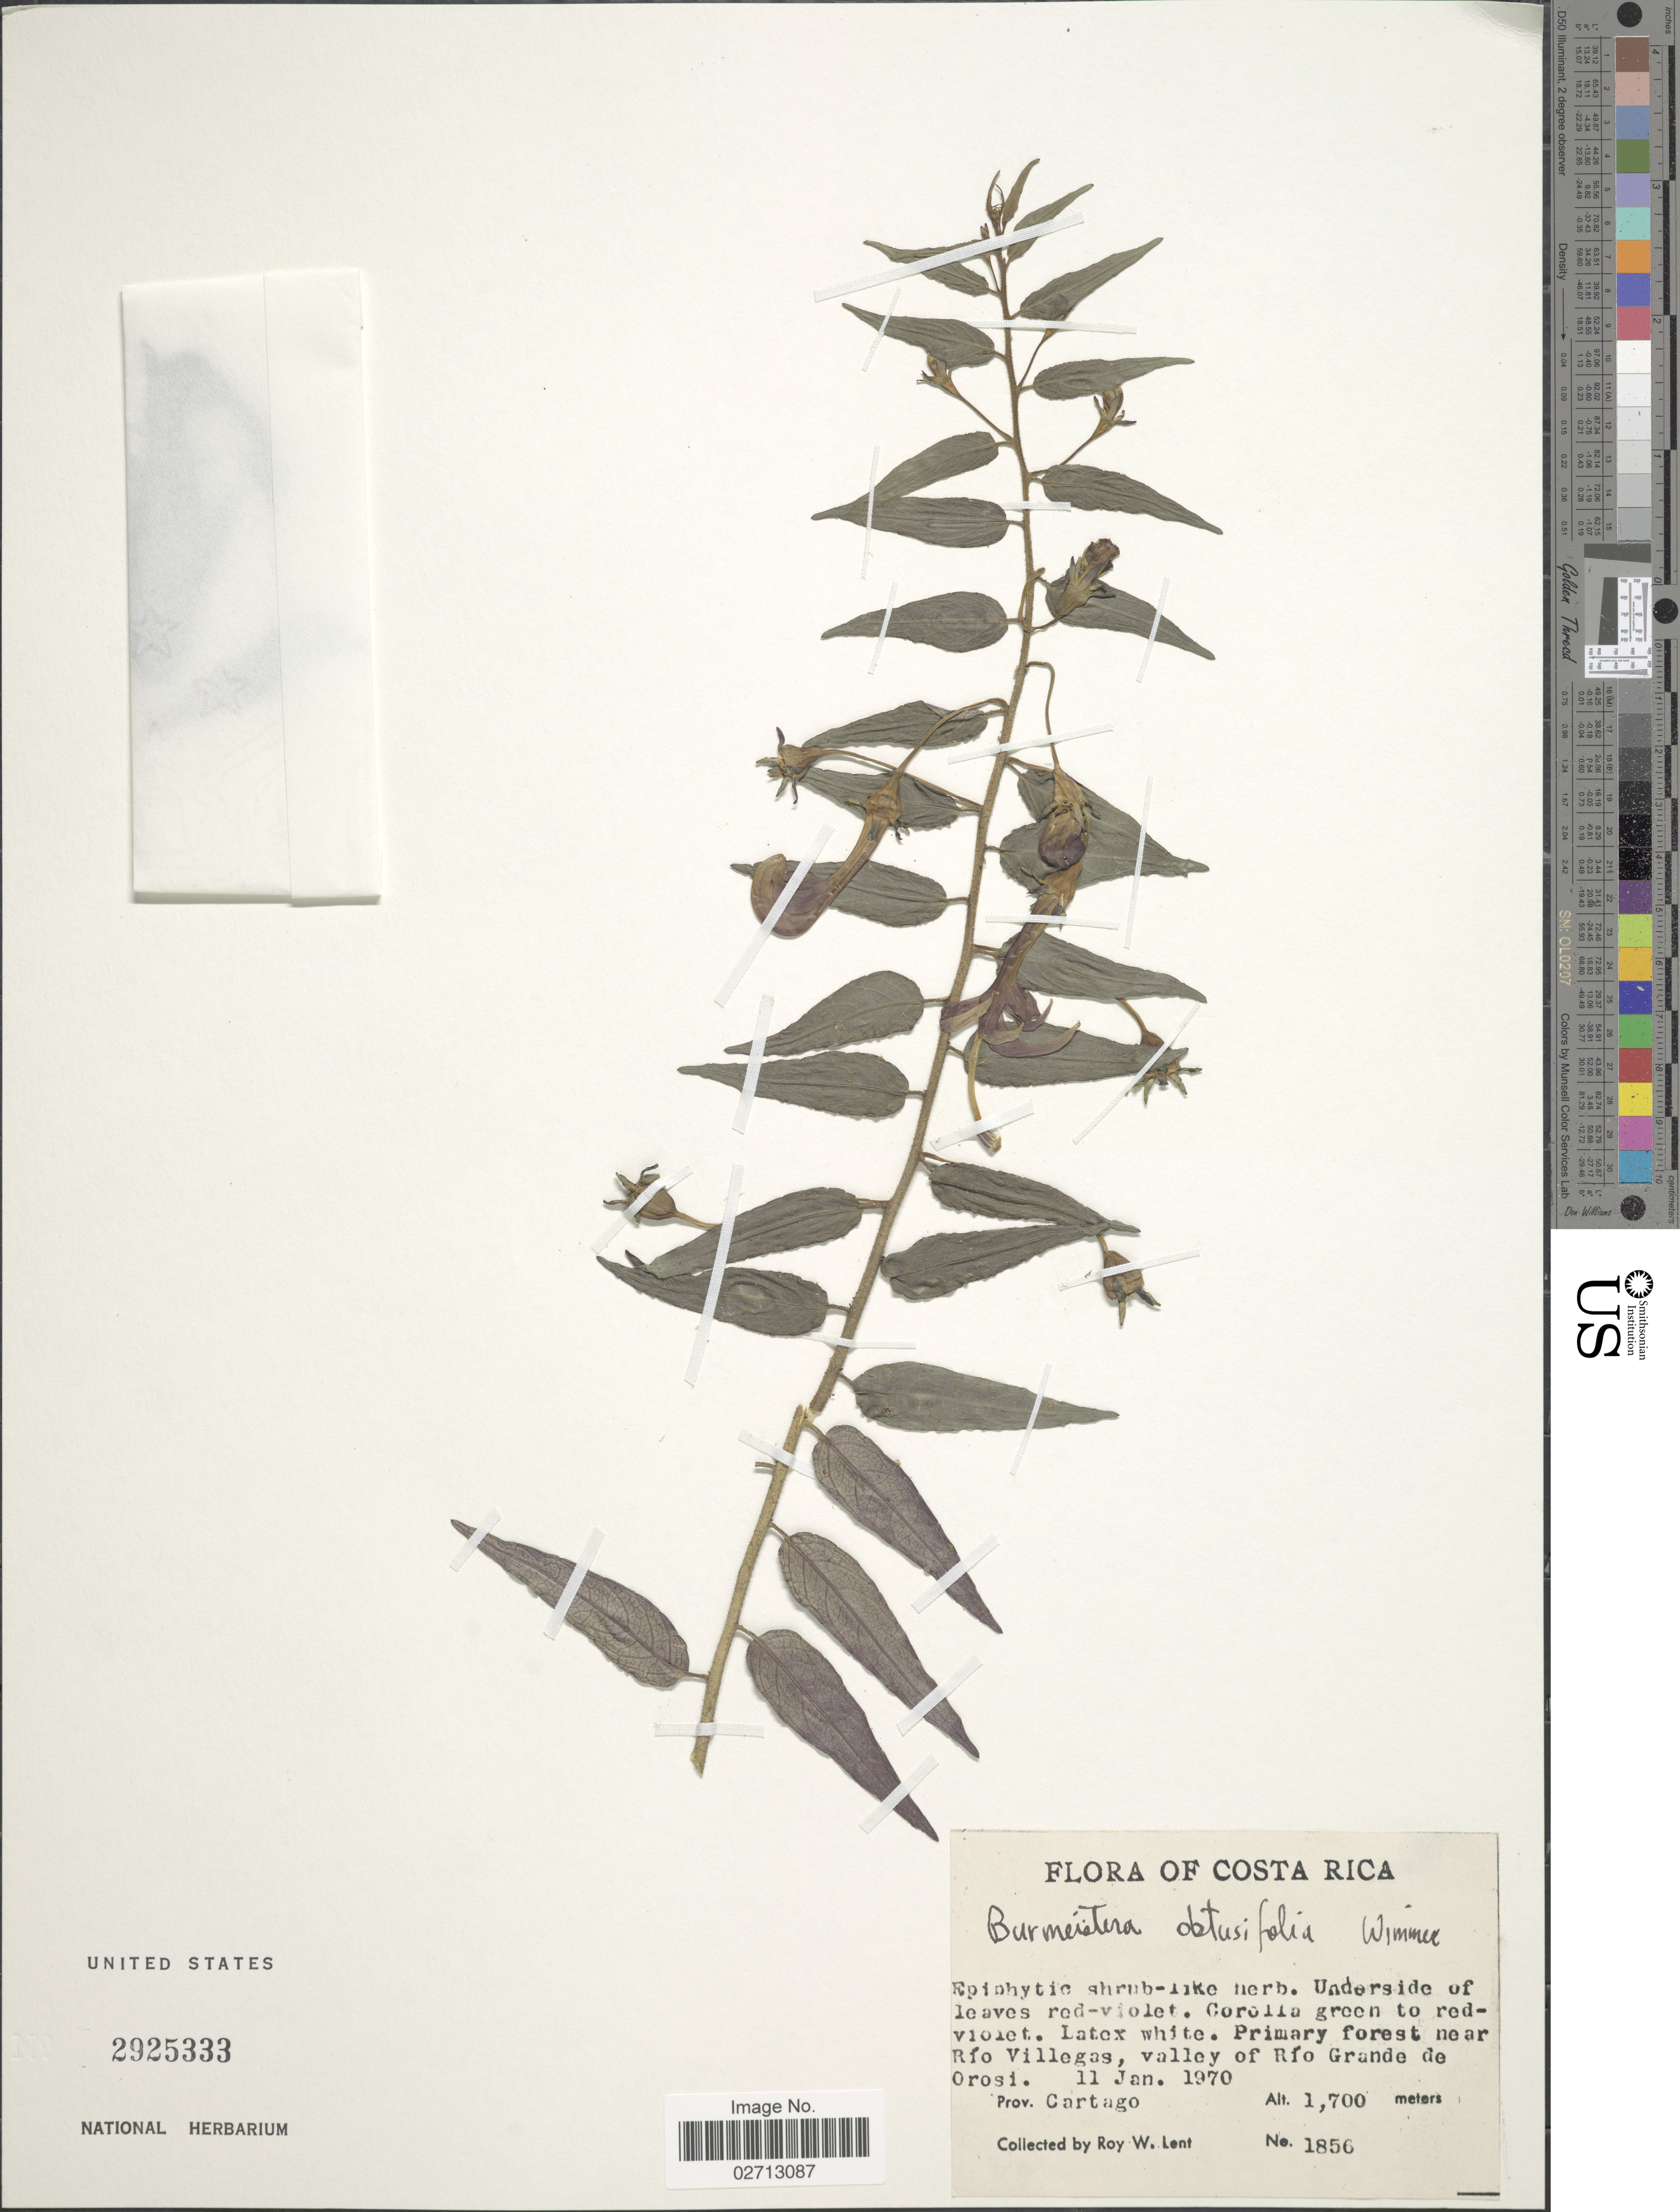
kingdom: Plantae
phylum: Tracheophyta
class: Magnoliopsida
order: Asterales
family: Campanulaceae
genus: Burmeistera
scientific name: Burmeistera obtusifolia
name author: E. Wimm.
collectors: R. W. Lent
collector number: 1856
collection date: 1987-01-11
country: Costa Rica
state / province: Cartago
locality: Primary forest near Río Villegas, valley of Río Grande de Orosi.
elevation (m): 1700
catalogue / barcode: US 2925333